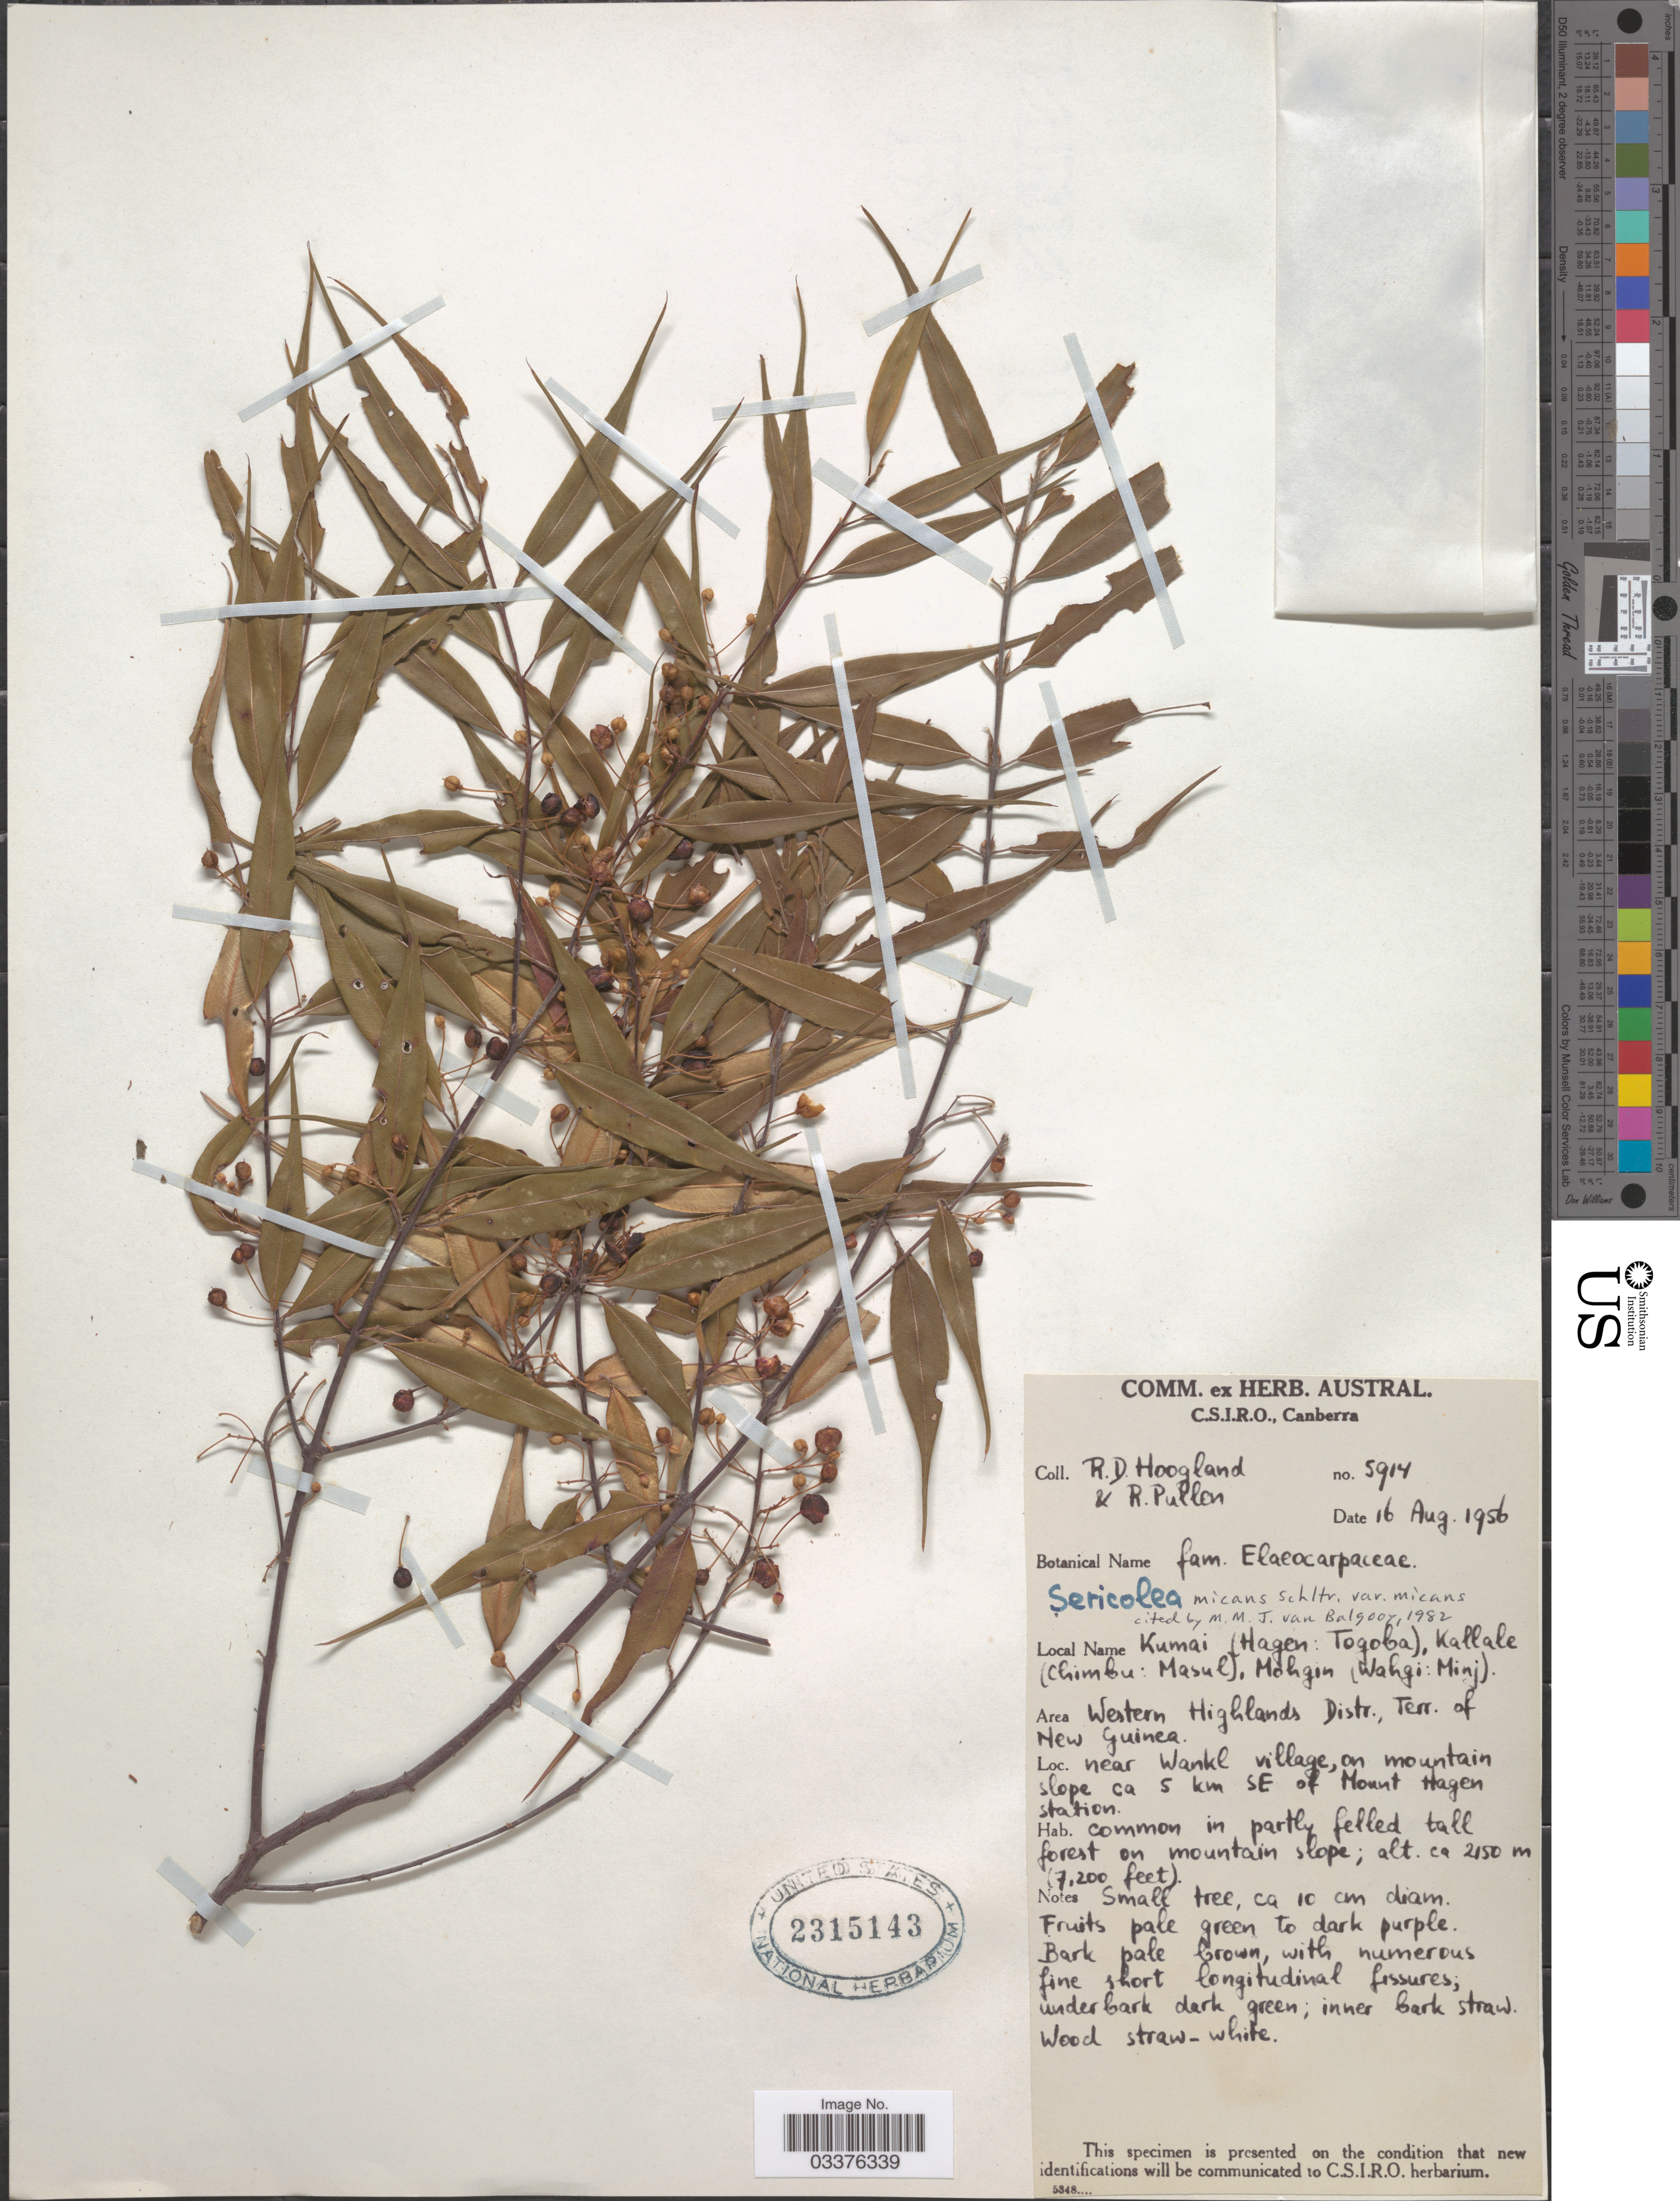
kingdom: Plantae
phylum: Tracheophyta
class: Magnoliopsida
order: Oxalidales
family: Elaeocarpaceae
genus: Sericolea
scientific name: Sericolea micans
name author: Schltr.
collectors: R. D. Hoogland & R. Pullen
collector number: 5914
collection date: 1956-08-16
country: Papua New Guinea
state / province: Western Highlands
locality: Area Western Highlands Distr., Terr. of New Guinea. Near Wankl village, on mountain slope ca 5 km SE of Mount Hagen station.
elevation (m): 2150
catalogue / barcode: US 2315143